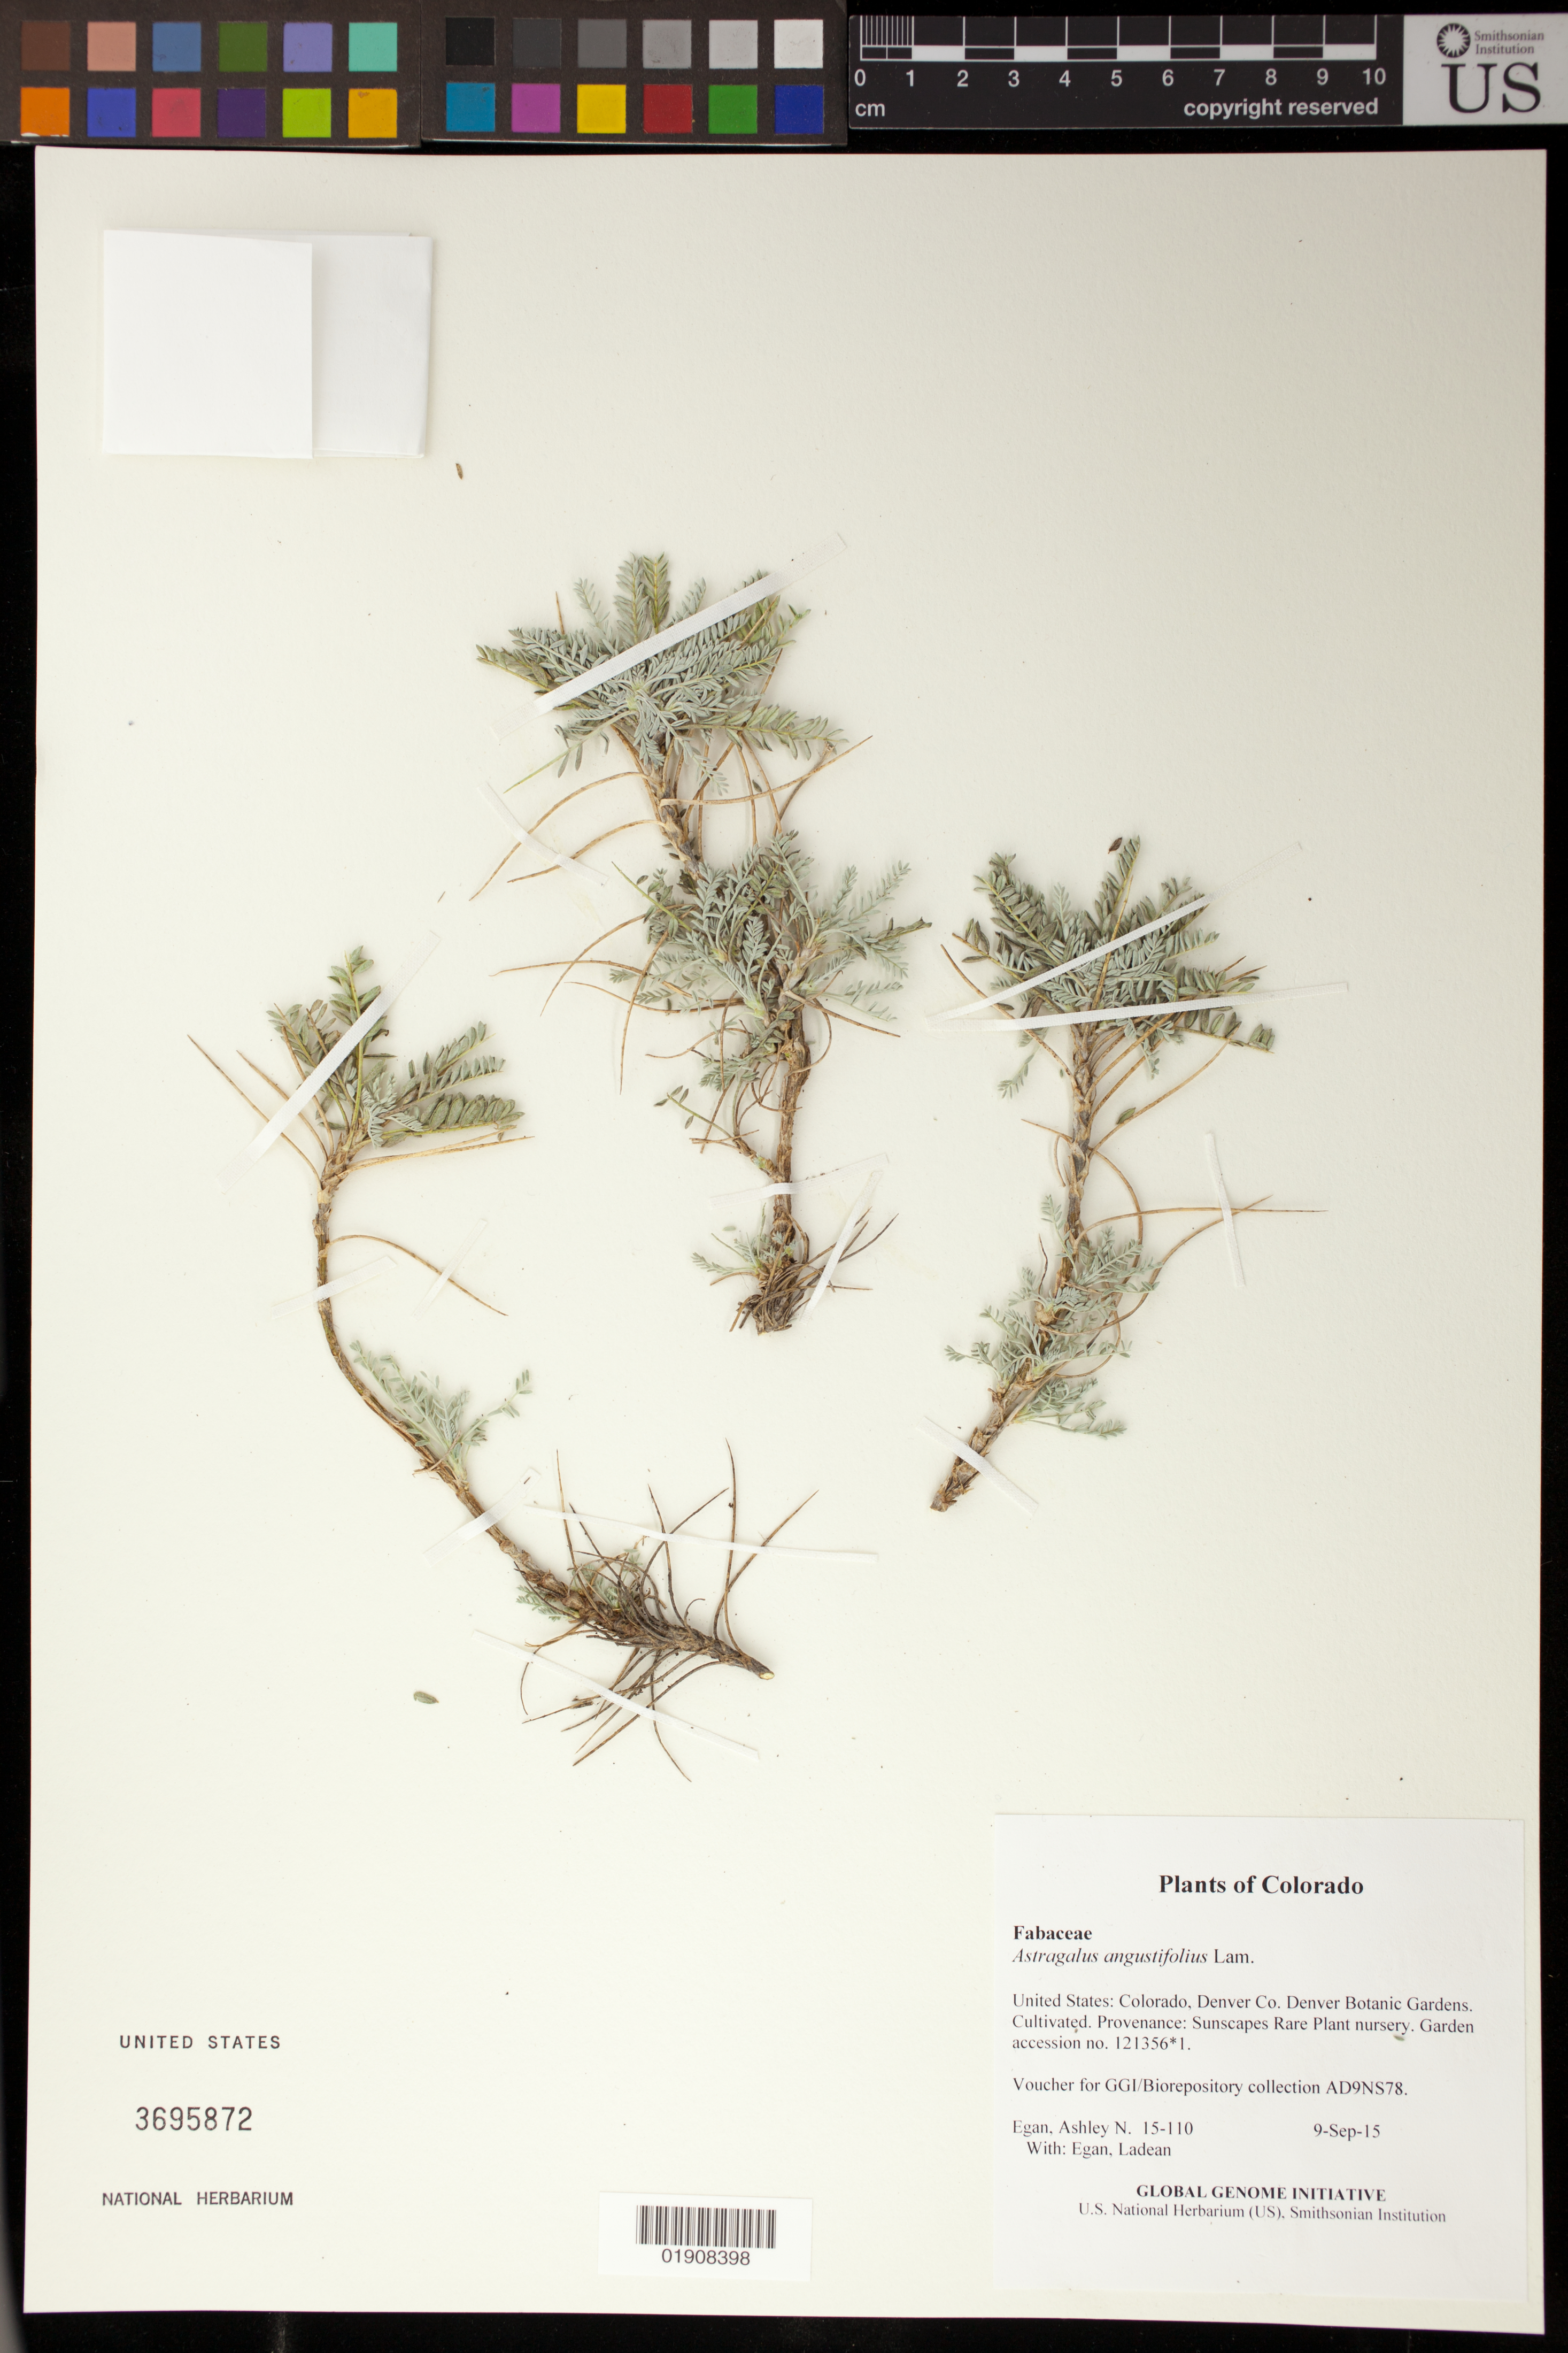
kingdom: Plantae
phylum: Tracheophyta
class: Magnoliopsida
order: Fabales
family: Fabaceae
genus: Astragalus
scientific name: Astragalus angustifolius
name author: Lam.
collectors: A. N. Egan & L. Egan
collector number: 15-110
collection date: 2015-09-09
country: United States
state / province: Colorado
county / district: Denver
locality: Denver Botanic Gardens. Cultivated. Provenance: Sunscapes Rare Plant nursery. Garden accession no. 121356.1.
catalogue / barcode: US 3695872